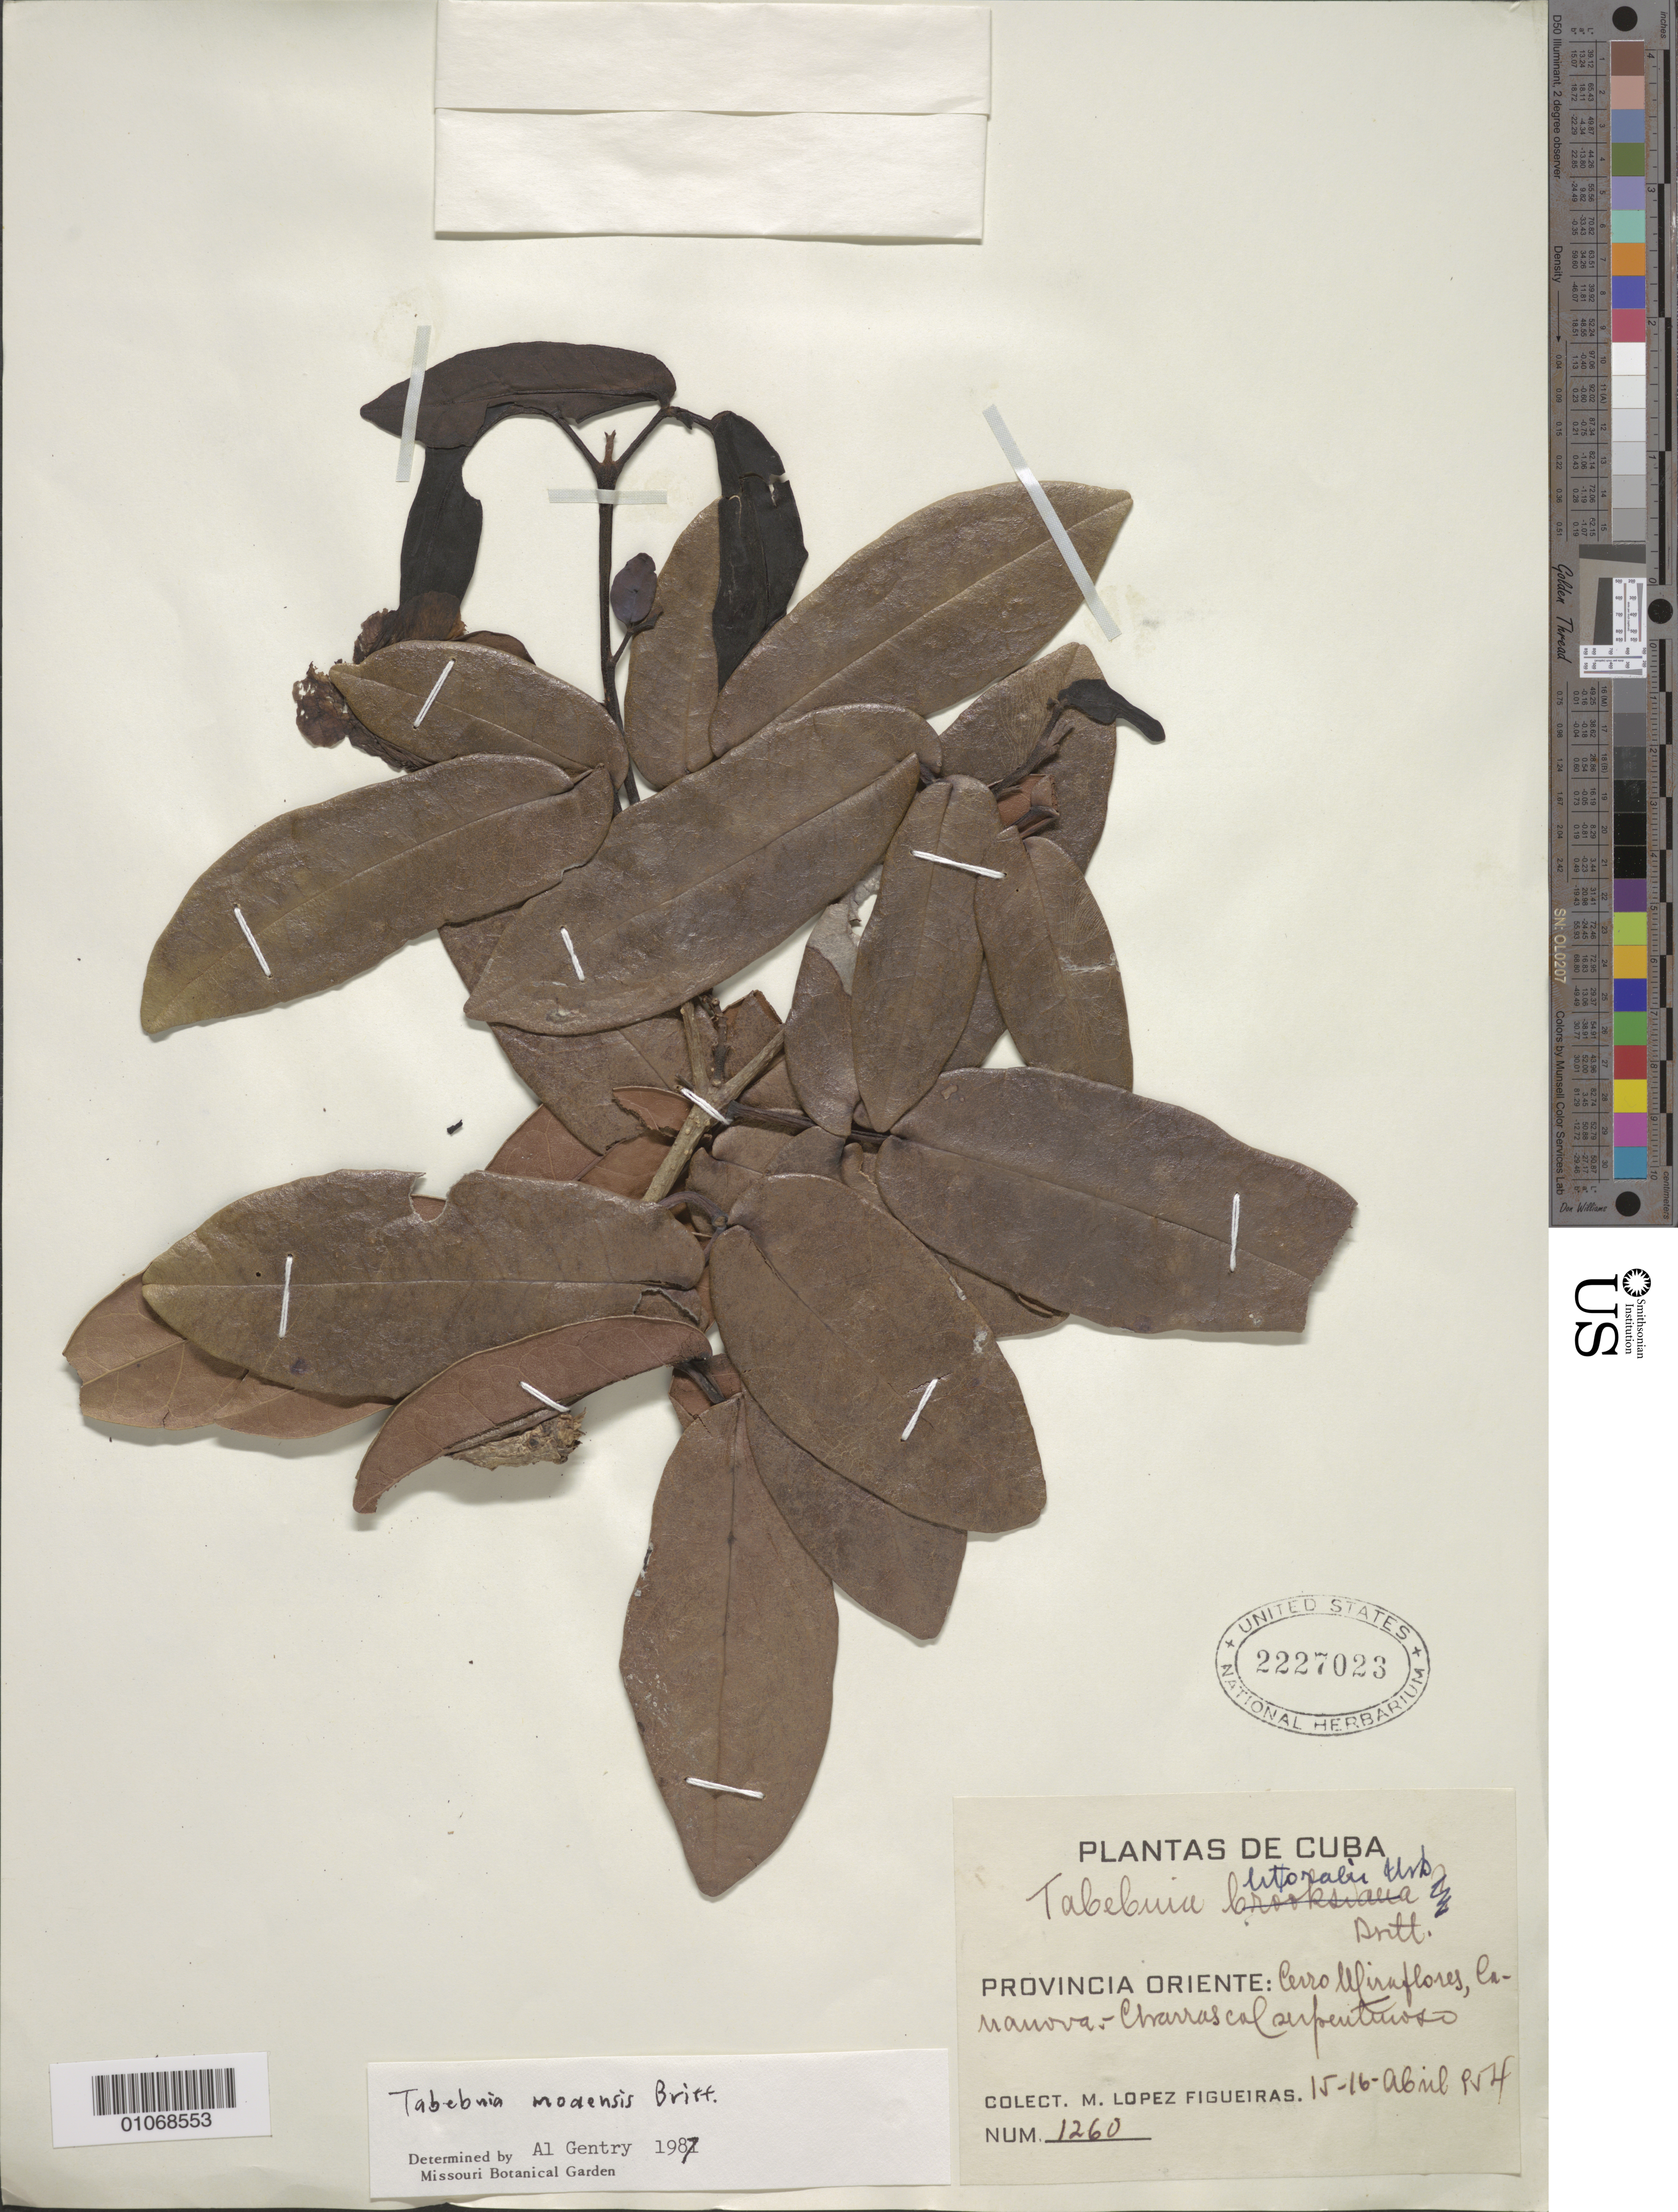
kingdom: Plantae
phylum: Tracheophyta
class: Magnoliopsida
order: Lamiales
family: Bignoniaceae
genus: Tabebuia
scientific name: Tabebuia moaensis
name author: Britton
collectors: M. López Figueiras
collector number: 1260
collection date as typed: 15 Apr 1954 to 16 Apr 1954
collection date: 1954-04-15/1954-04-16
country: Cuba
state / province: Oriente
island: Cuba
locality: Serpentine barrens?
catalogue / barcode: US 2227023